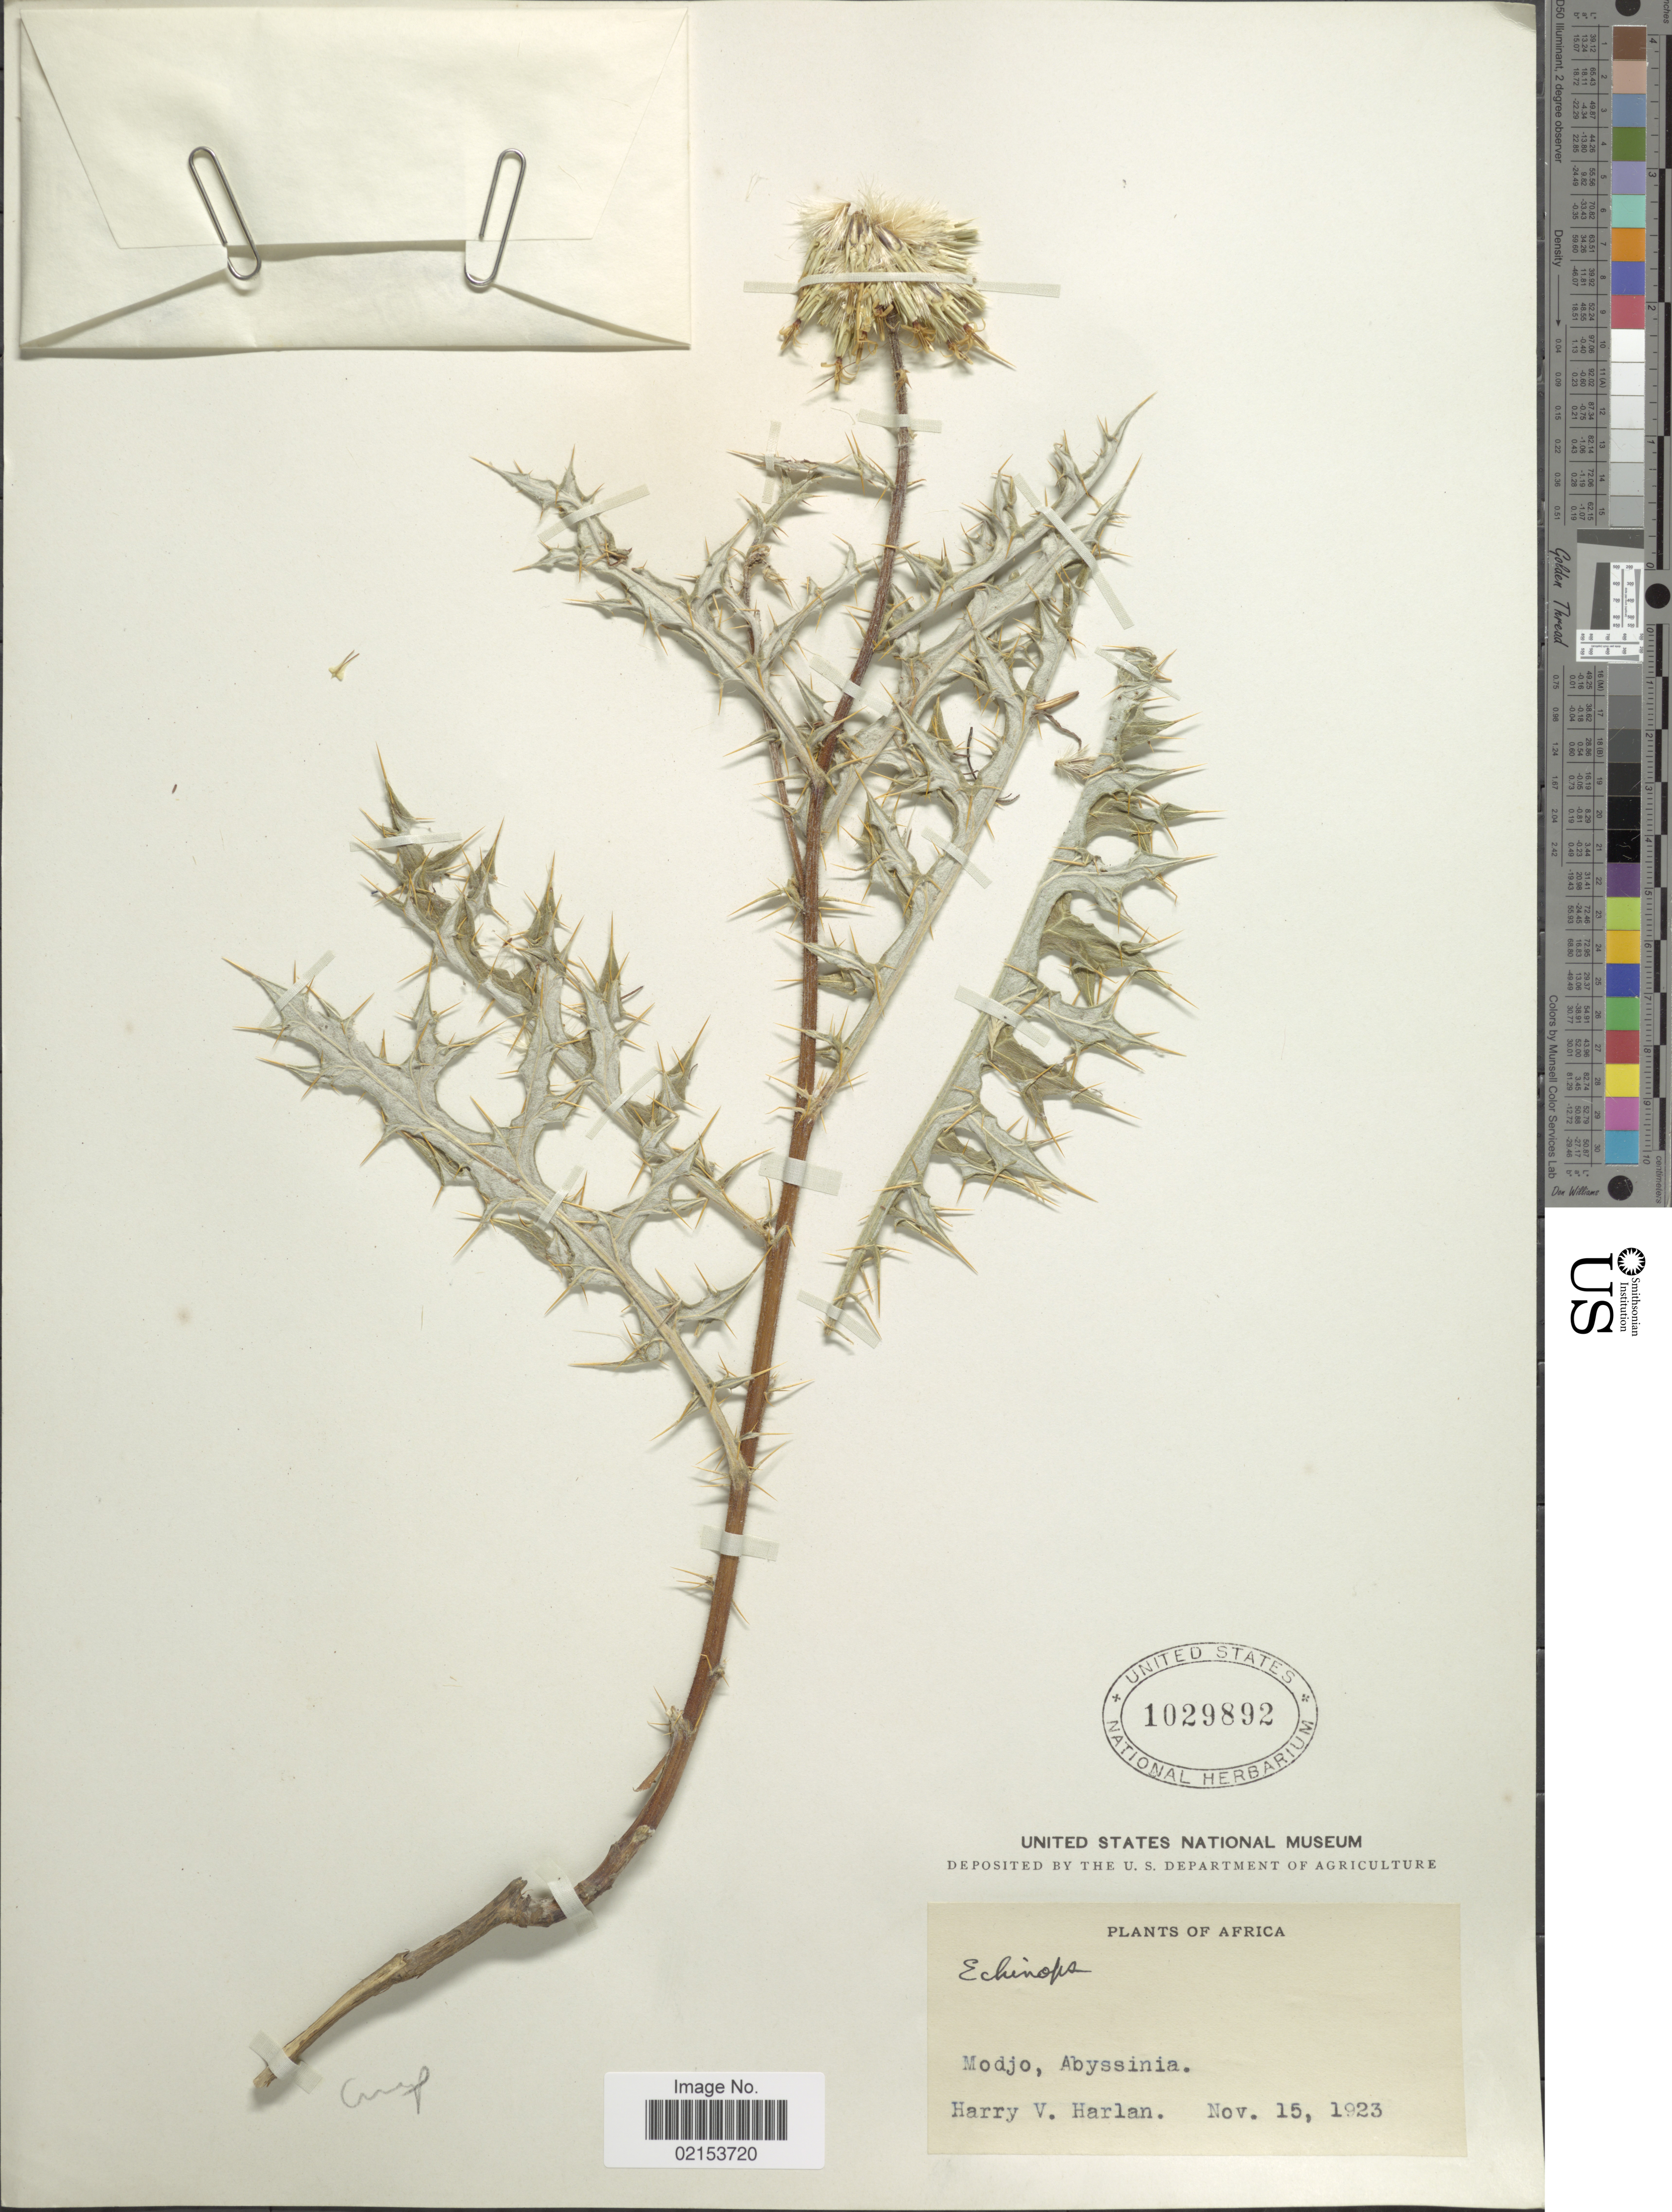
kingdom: Plantae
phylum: Tracheophyta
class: Magnoliopsida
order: Asterales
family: Asteraceae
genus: Echinops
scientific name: Echinops spinosissimus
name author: Turra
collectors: H. Harlan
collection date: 1923-11-15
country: Eritrea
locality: Modjo, Abyssinia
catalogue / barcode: US 1029892